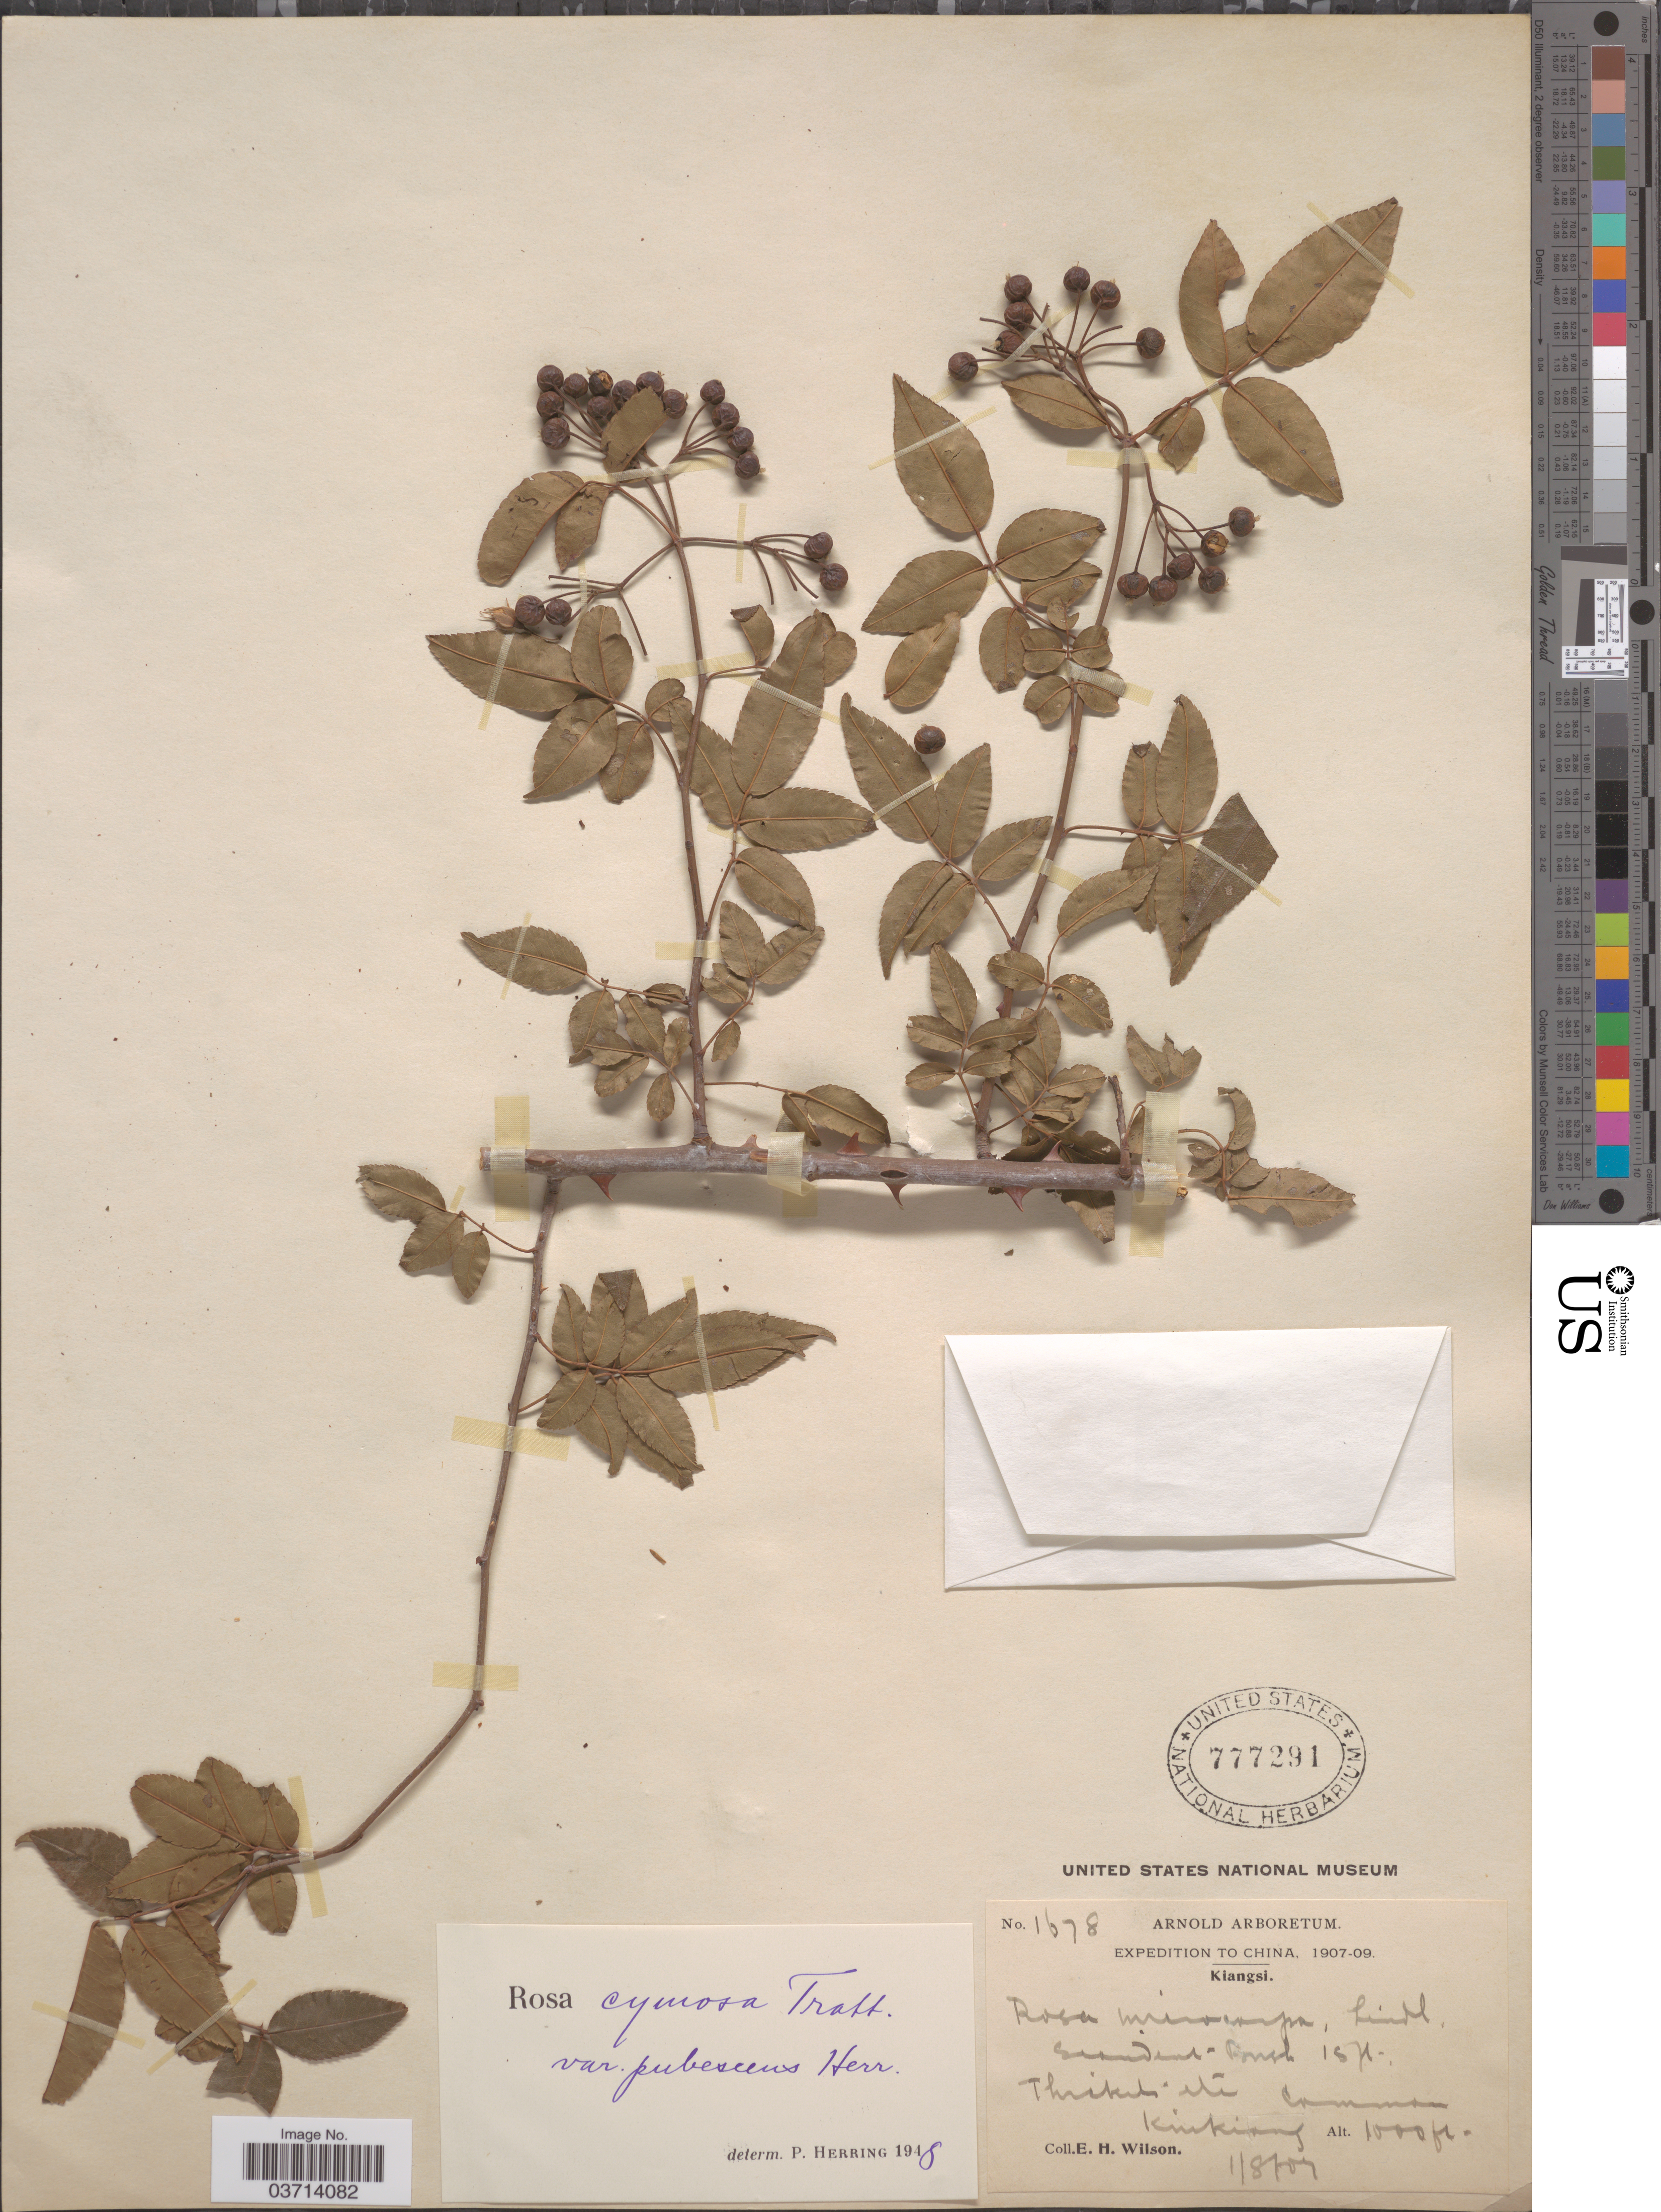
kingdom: Plantae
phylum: Tracheophyta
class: Magnoliopsida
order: Rosales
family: Rosaceae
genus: Rosa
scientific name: Rosa indica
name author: L.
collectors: E. Wilson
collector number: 1678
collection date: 1907-08-01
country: China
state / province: Jiangxi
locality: Kiangsi. Kiukiang [interpreted].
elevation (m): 305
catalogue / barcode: US 777291